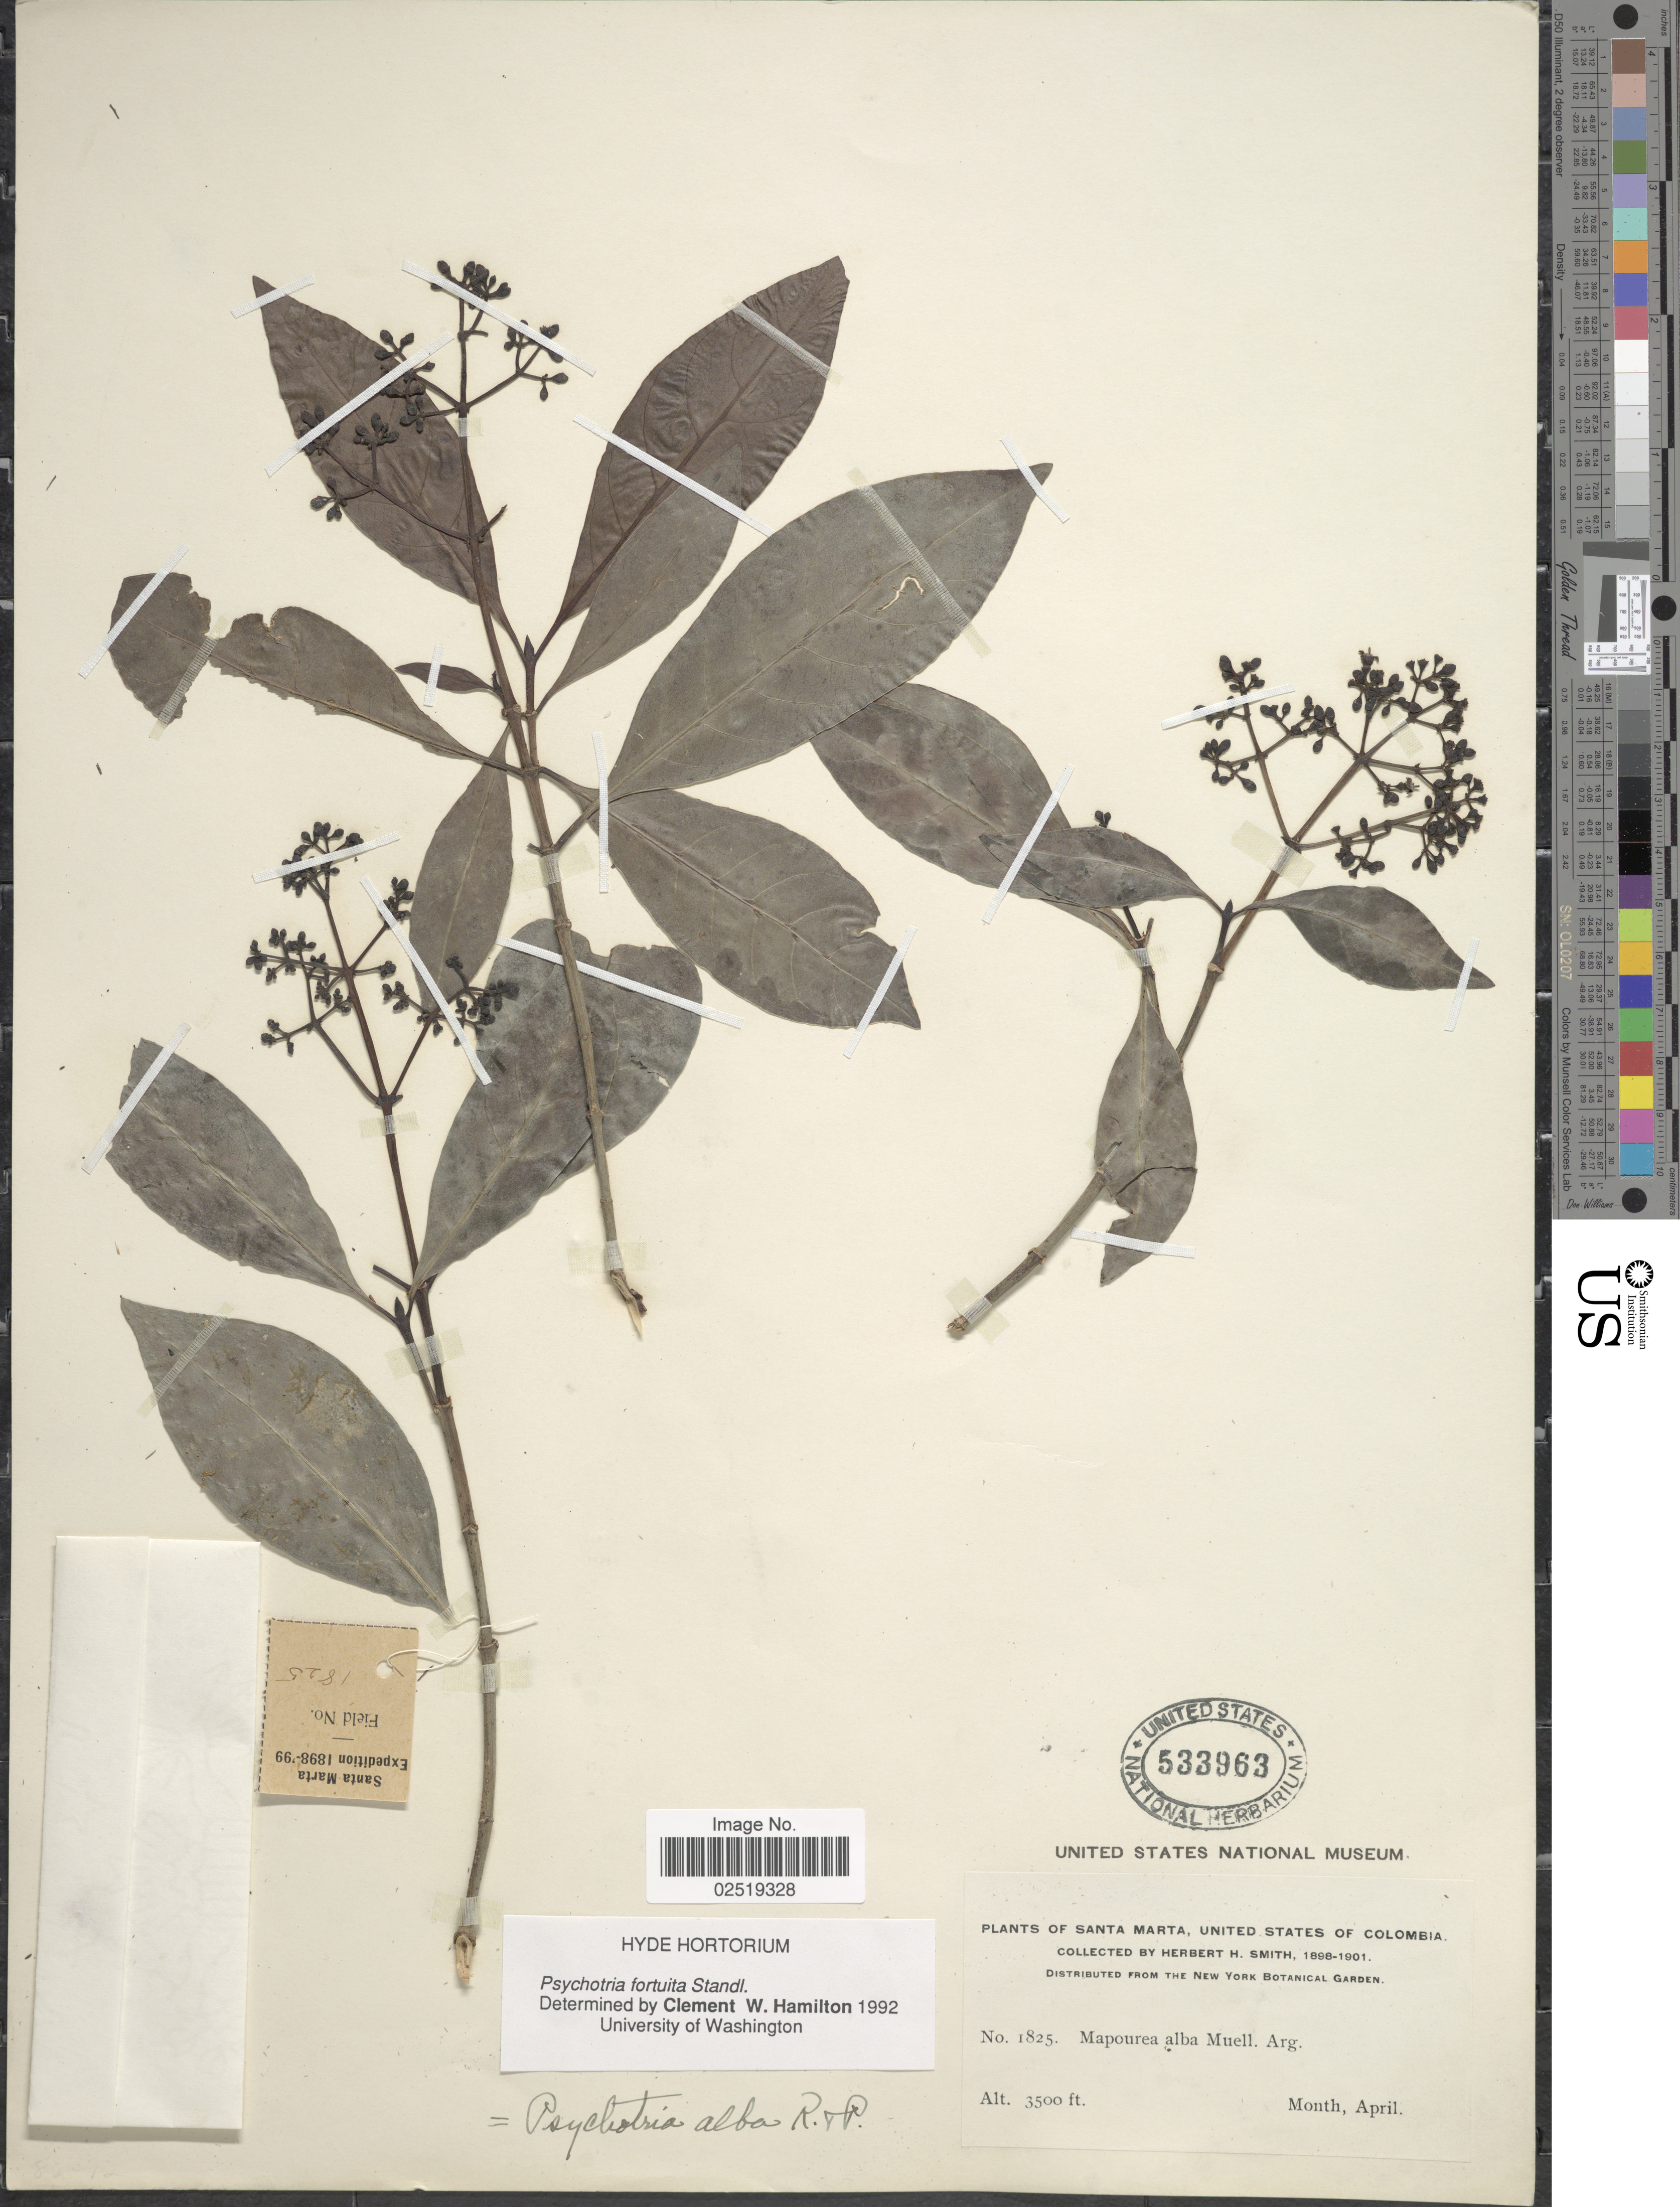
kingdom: Plantae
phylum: Tracheophyta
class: Magnoliopsida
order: Gentianales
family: Rubiaceae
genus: Psychotria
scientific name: Psychotria fortuita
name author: Standl.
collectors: Herbert H. Smith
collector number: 1825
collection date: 1898-04/1901-04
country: Colombia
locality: Santa Marta, United States of Colombia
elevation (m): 1067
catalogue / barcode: US 533963